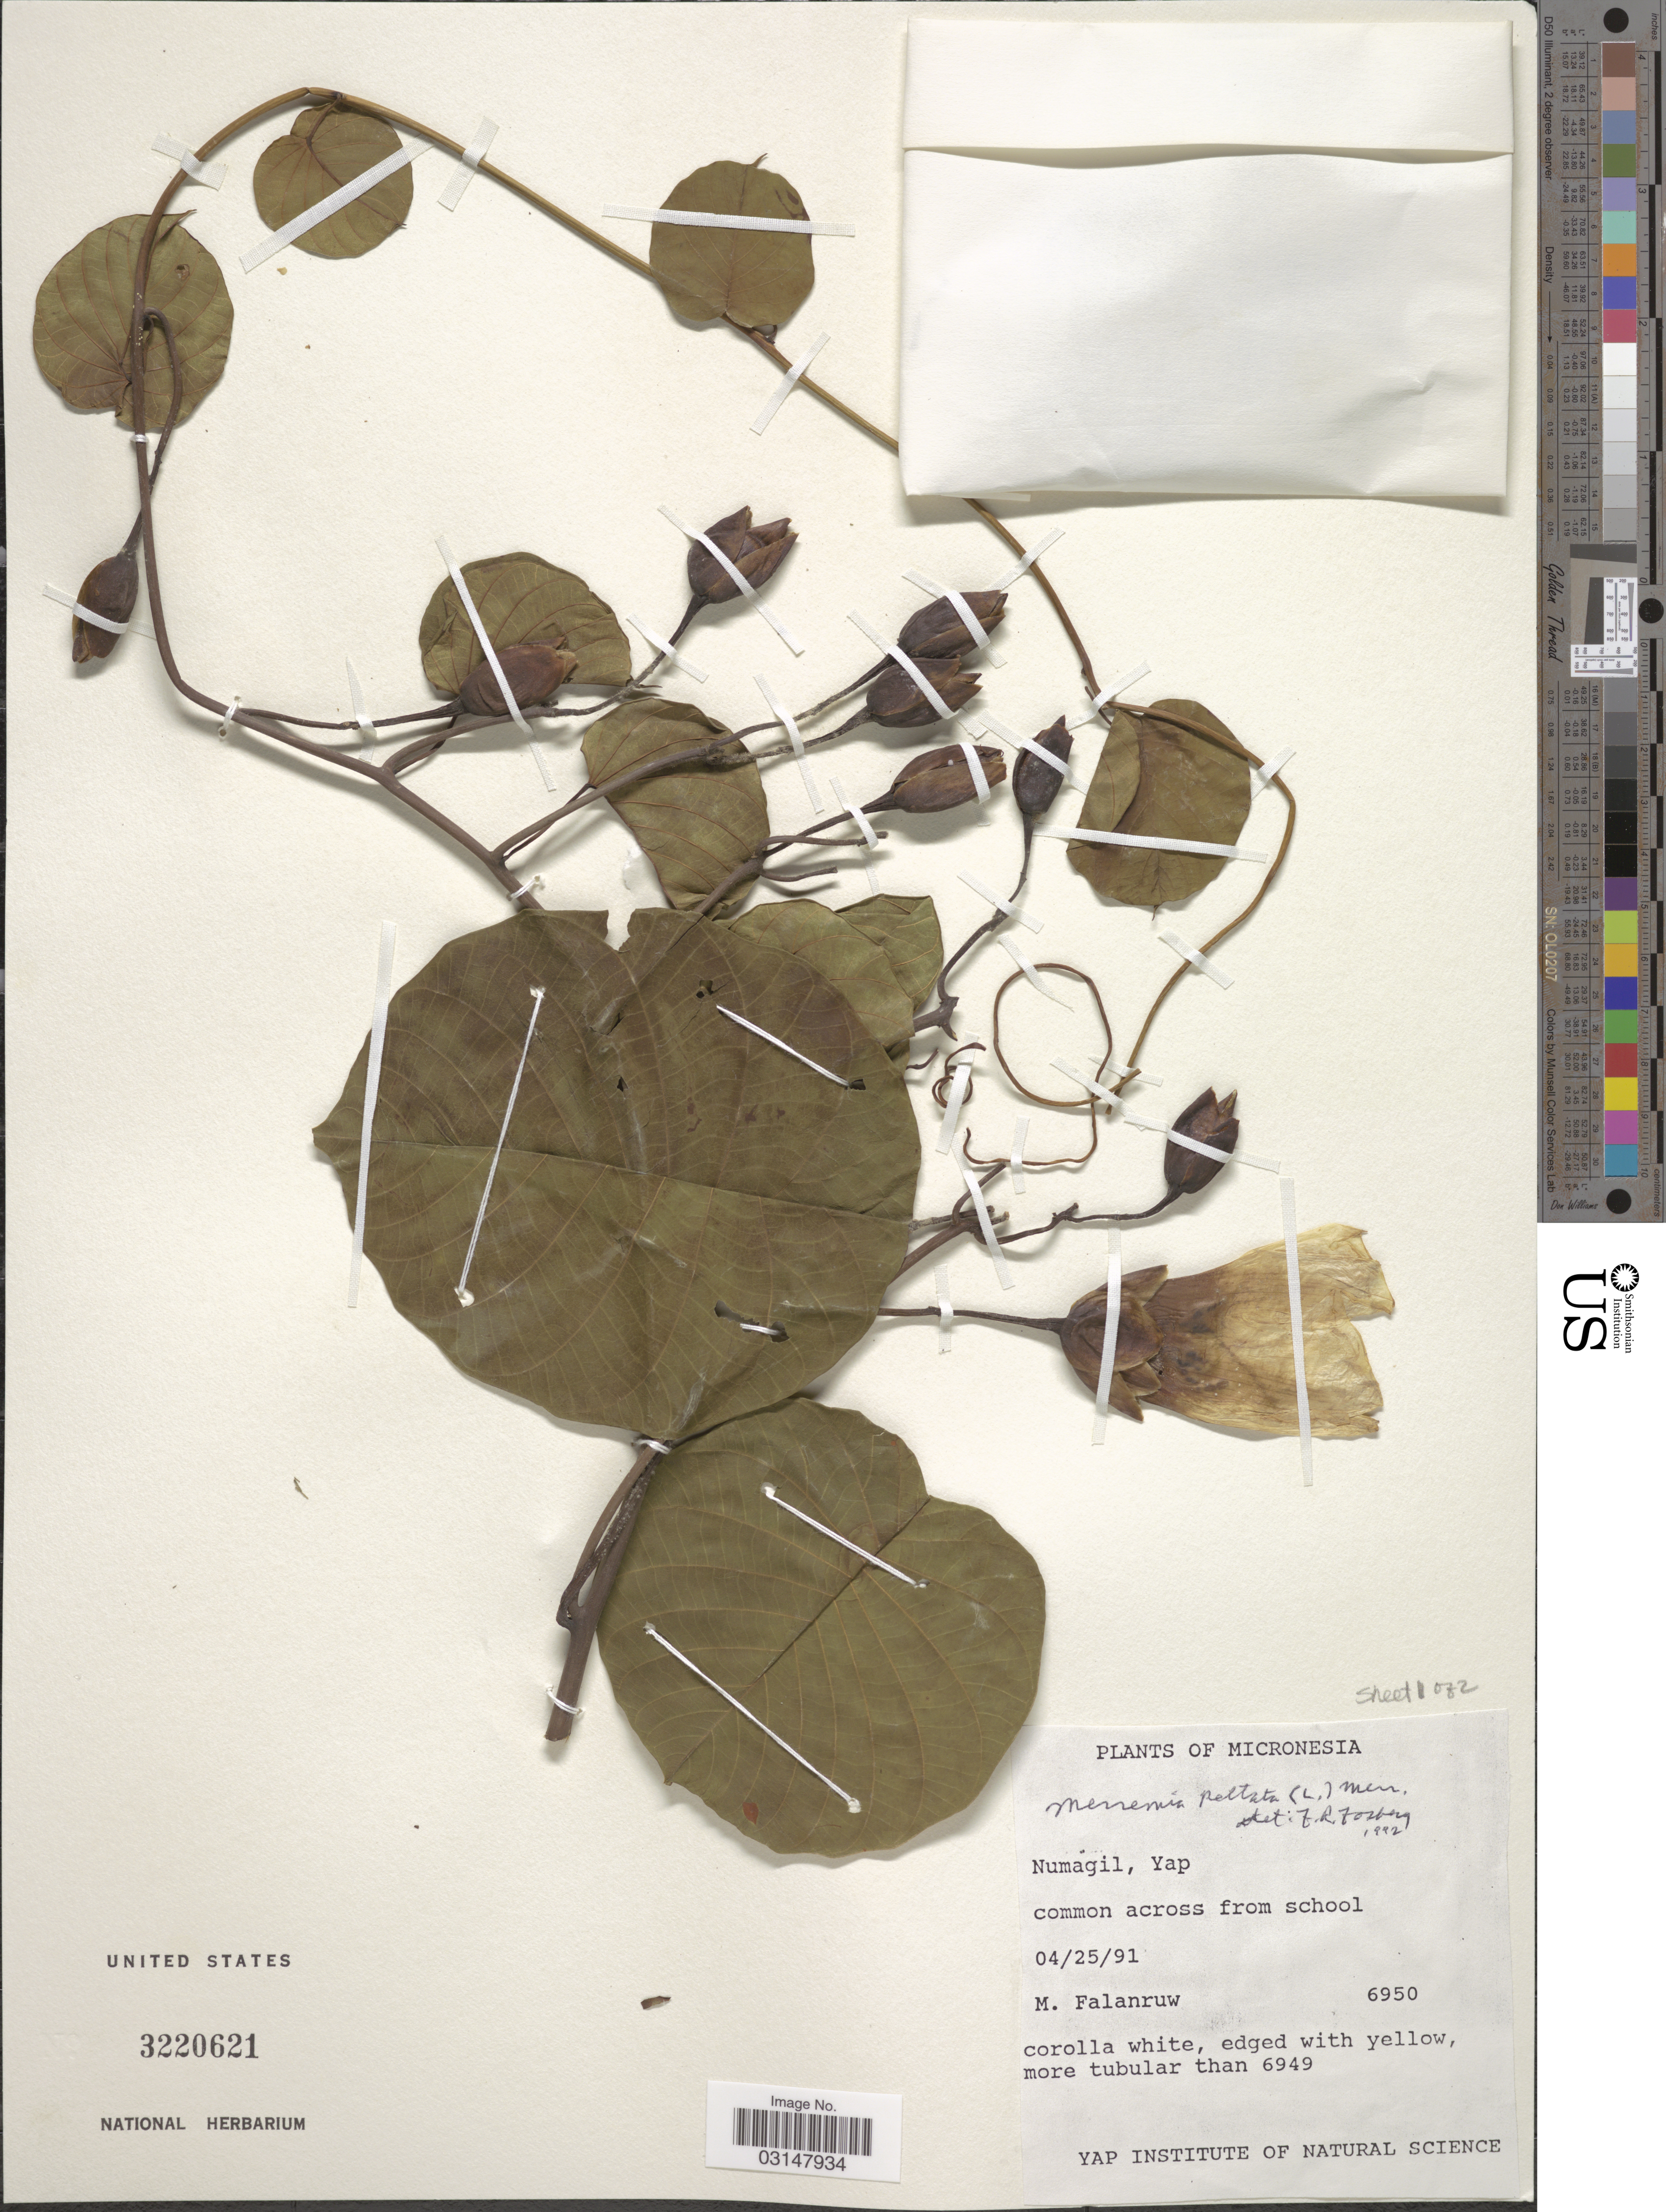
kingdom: Plantae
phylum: Tracheophyta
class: Magnoliopsida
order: Solanales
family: Convolvulaceae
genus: Decalobanthus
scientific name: Decalobanthus peltatus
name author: (L.) A. R. Simões & Staples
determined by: Wagner, W. L., (BOT), Smithsonian Institution - National Museum of Natural History (UNITED STATES)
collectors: M. Falanruw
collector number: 6950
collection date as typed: Transcribed d/m/y: 25/4/91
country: Micronesia, Federated States of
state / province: Yap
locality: Micronesia. Numagil.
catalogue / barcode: US 3220621